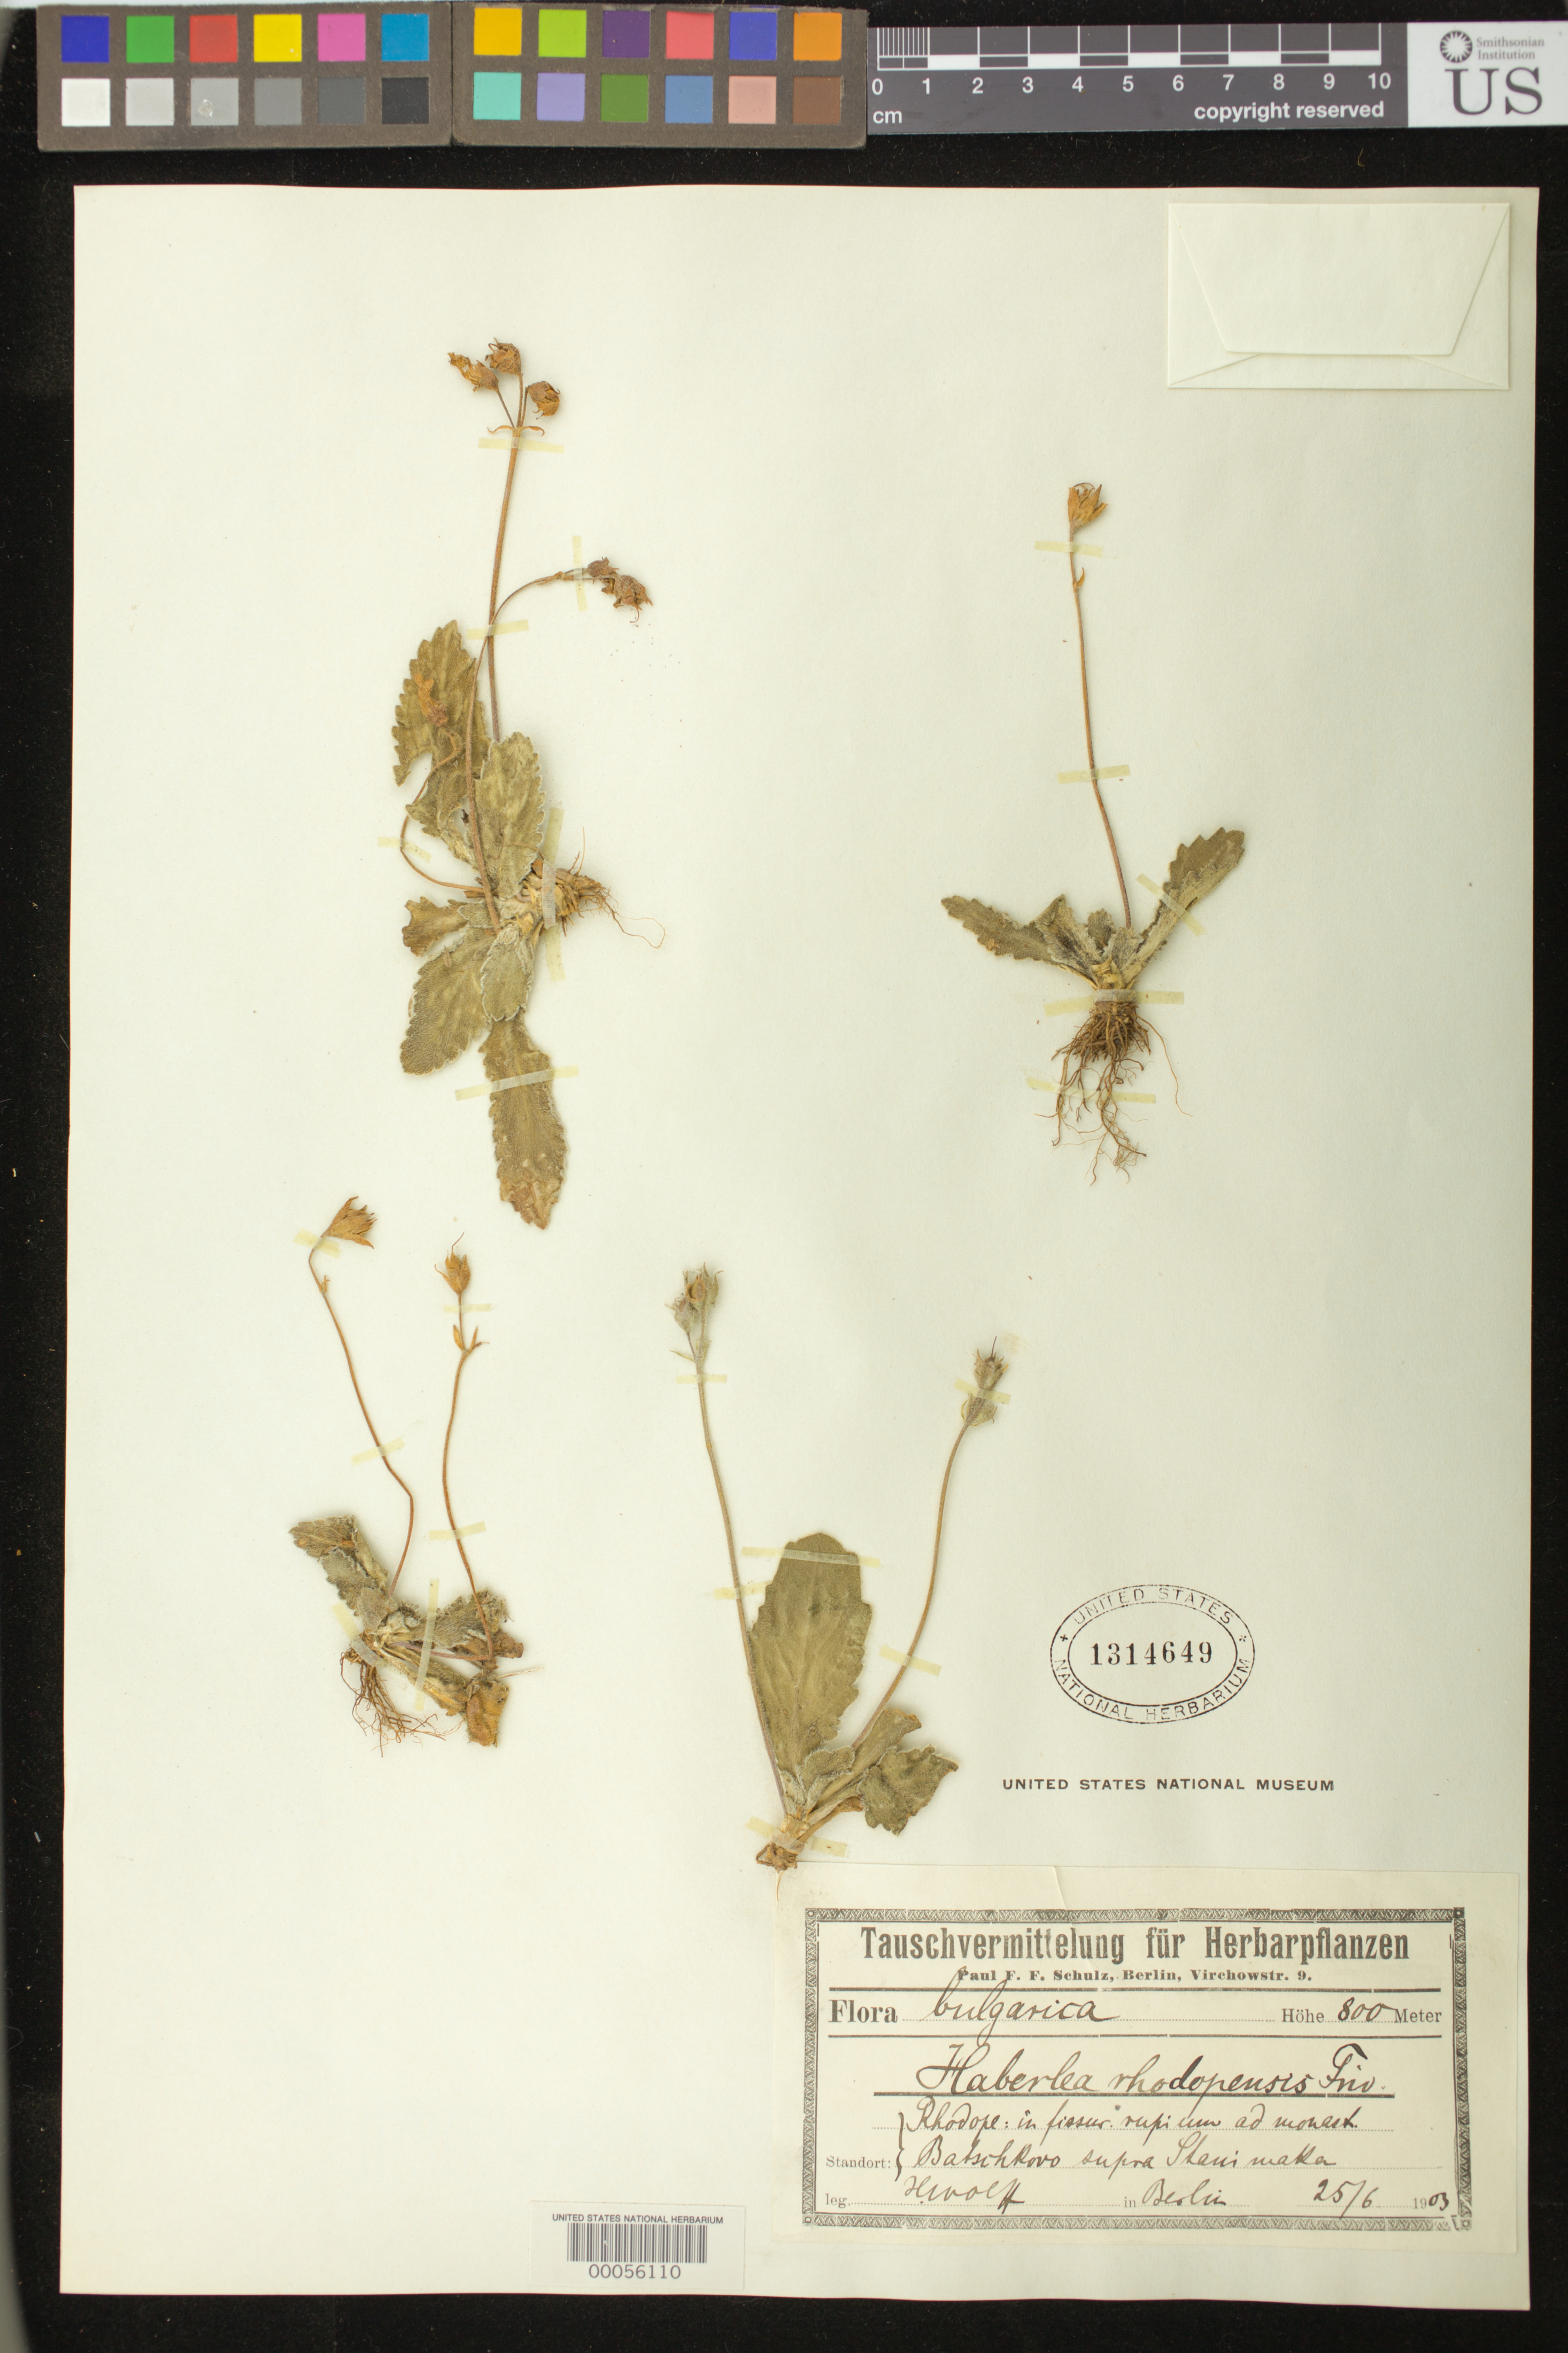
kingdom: Plantae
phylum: Tracheophyta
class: Magnoliopsida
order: Lamiales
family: Gesneriaceae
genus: Haberlea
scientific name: Haberlea rhodopensis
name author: Friv.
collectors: P. F. Schulz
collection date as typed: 25 Jun 1903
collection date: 1903-06-25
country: Bulgaria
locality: Rhodope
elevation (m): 800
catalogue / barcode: US 1314649